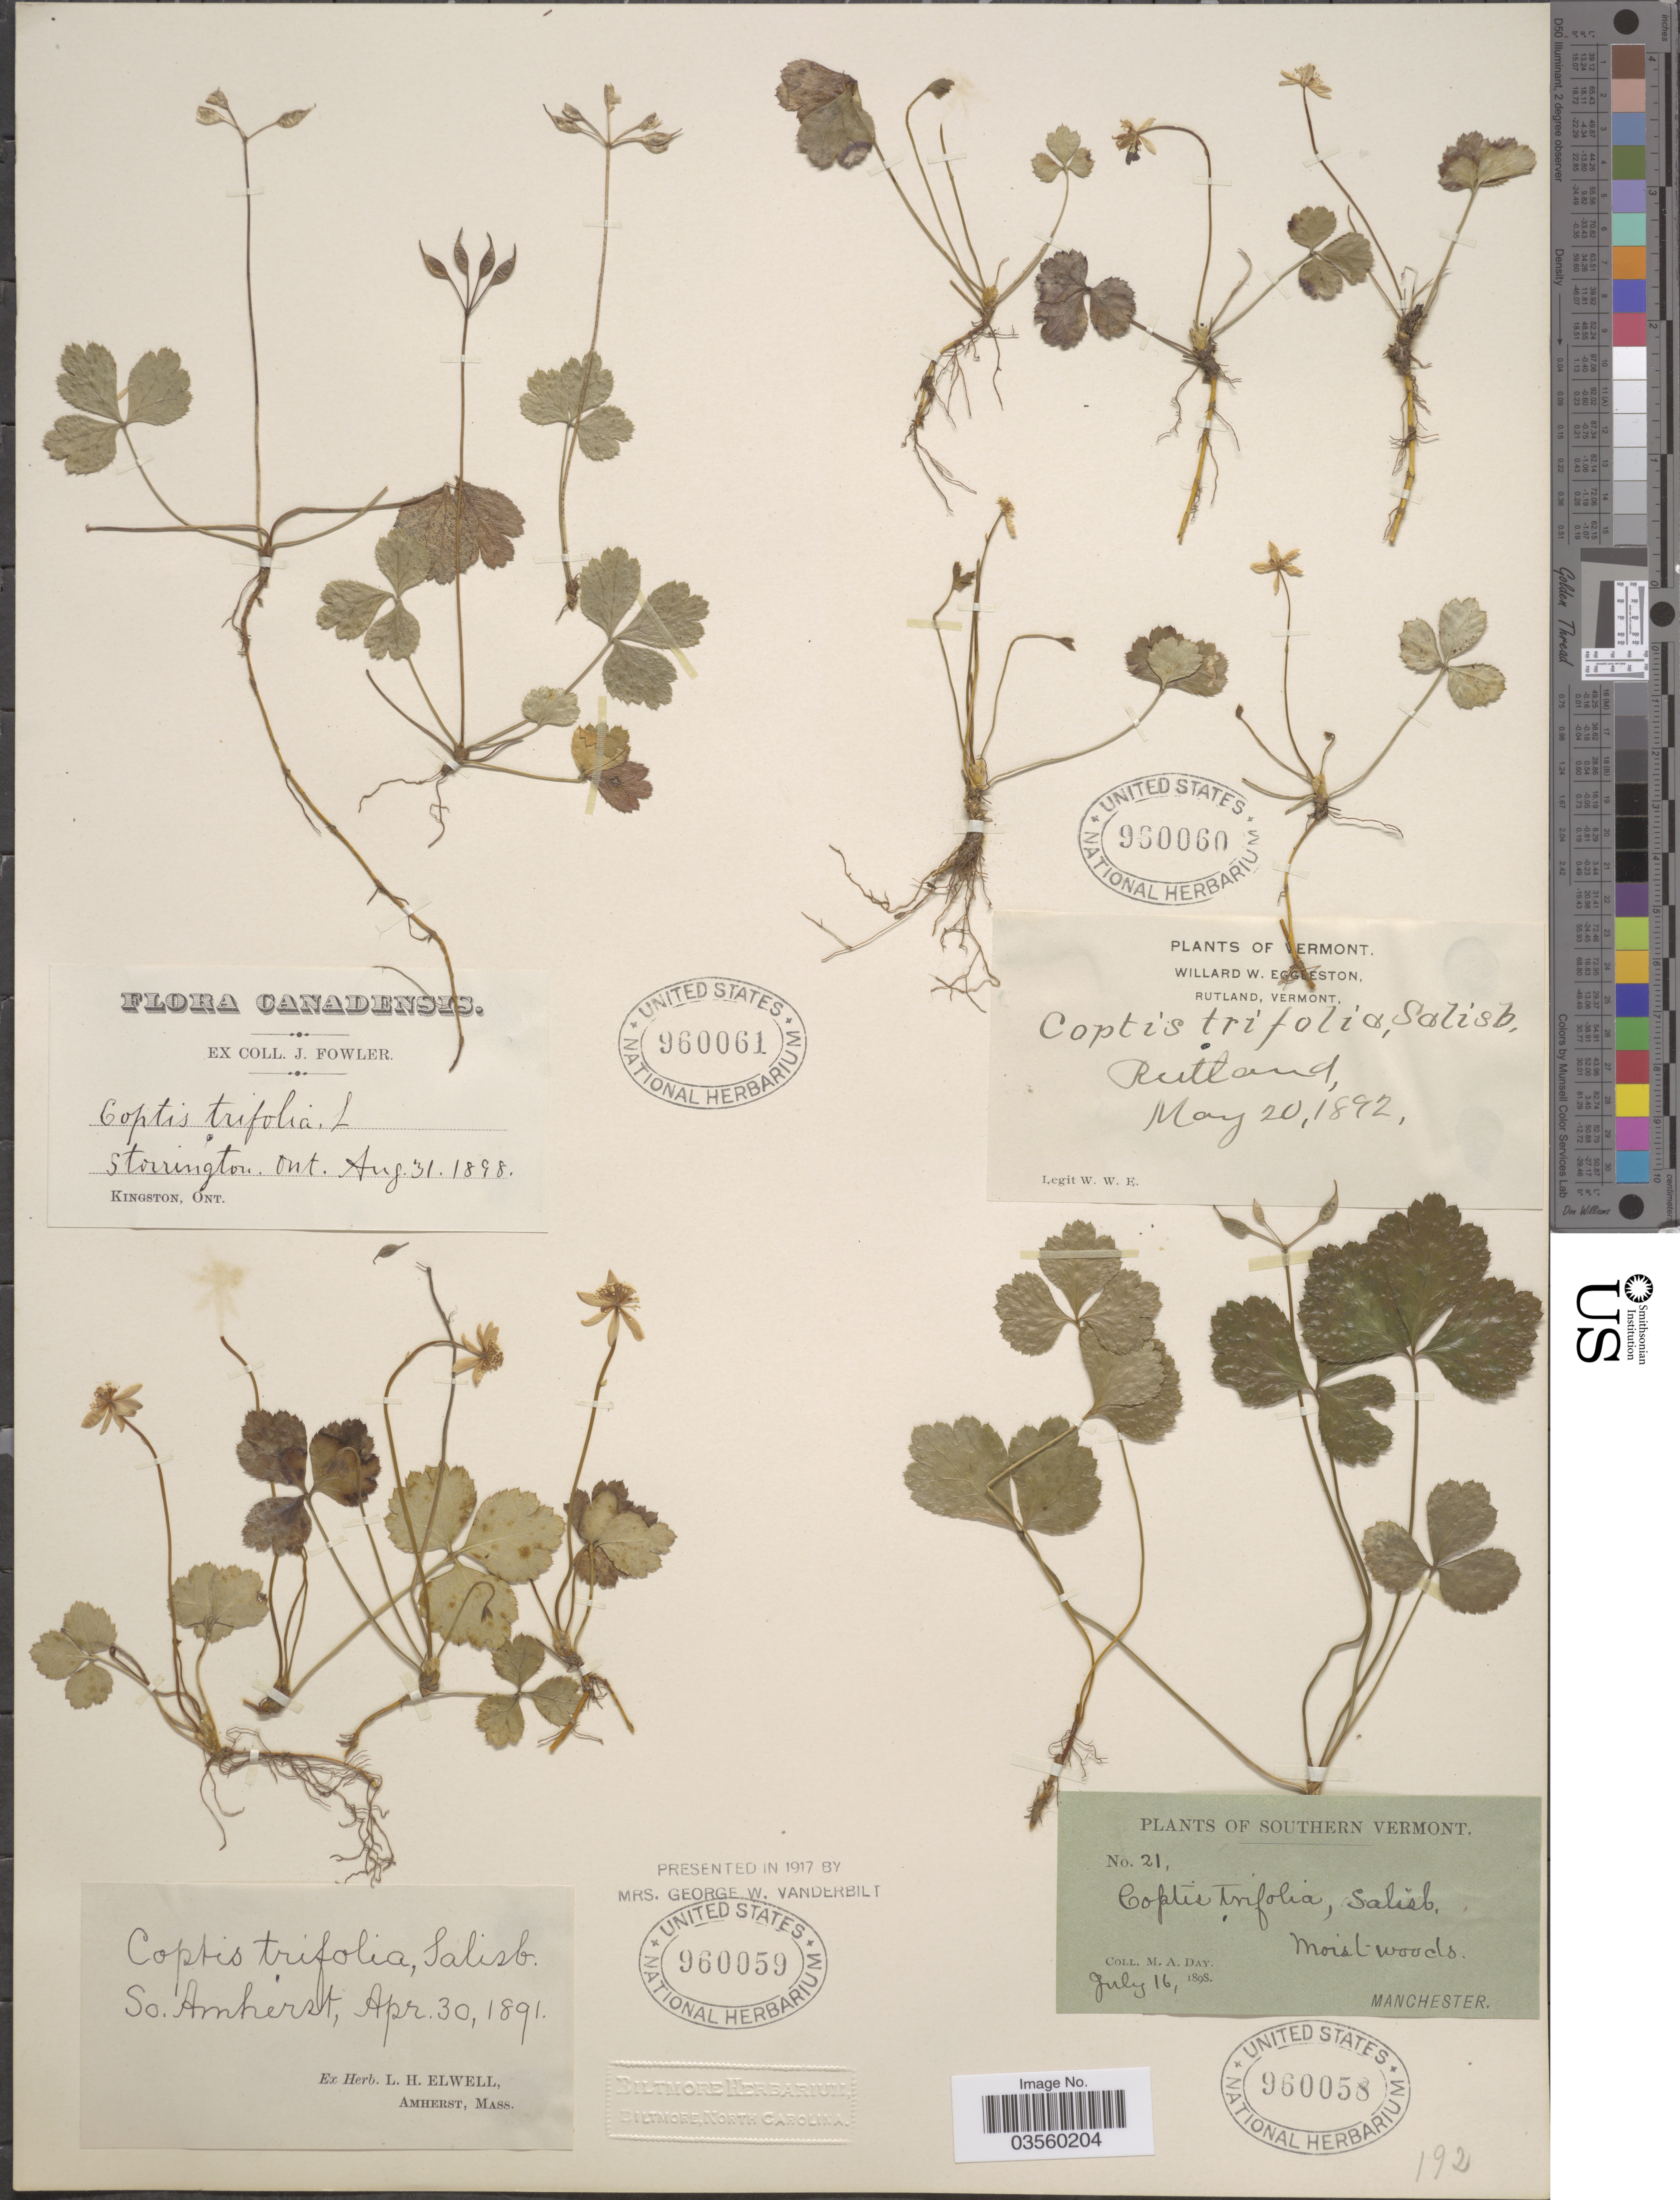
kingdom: Plantae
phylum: Tracheophyta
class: Magnoliopsida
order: Ranunculales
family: Ranunculaceae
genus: Coptis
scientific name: Coptis trifolia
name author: (L.) Salisb.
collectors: M. Day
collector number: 21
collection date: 1898-07-16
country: United States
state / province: Vermont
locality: Southern Vermont. Manchester.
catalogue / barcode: US 960058